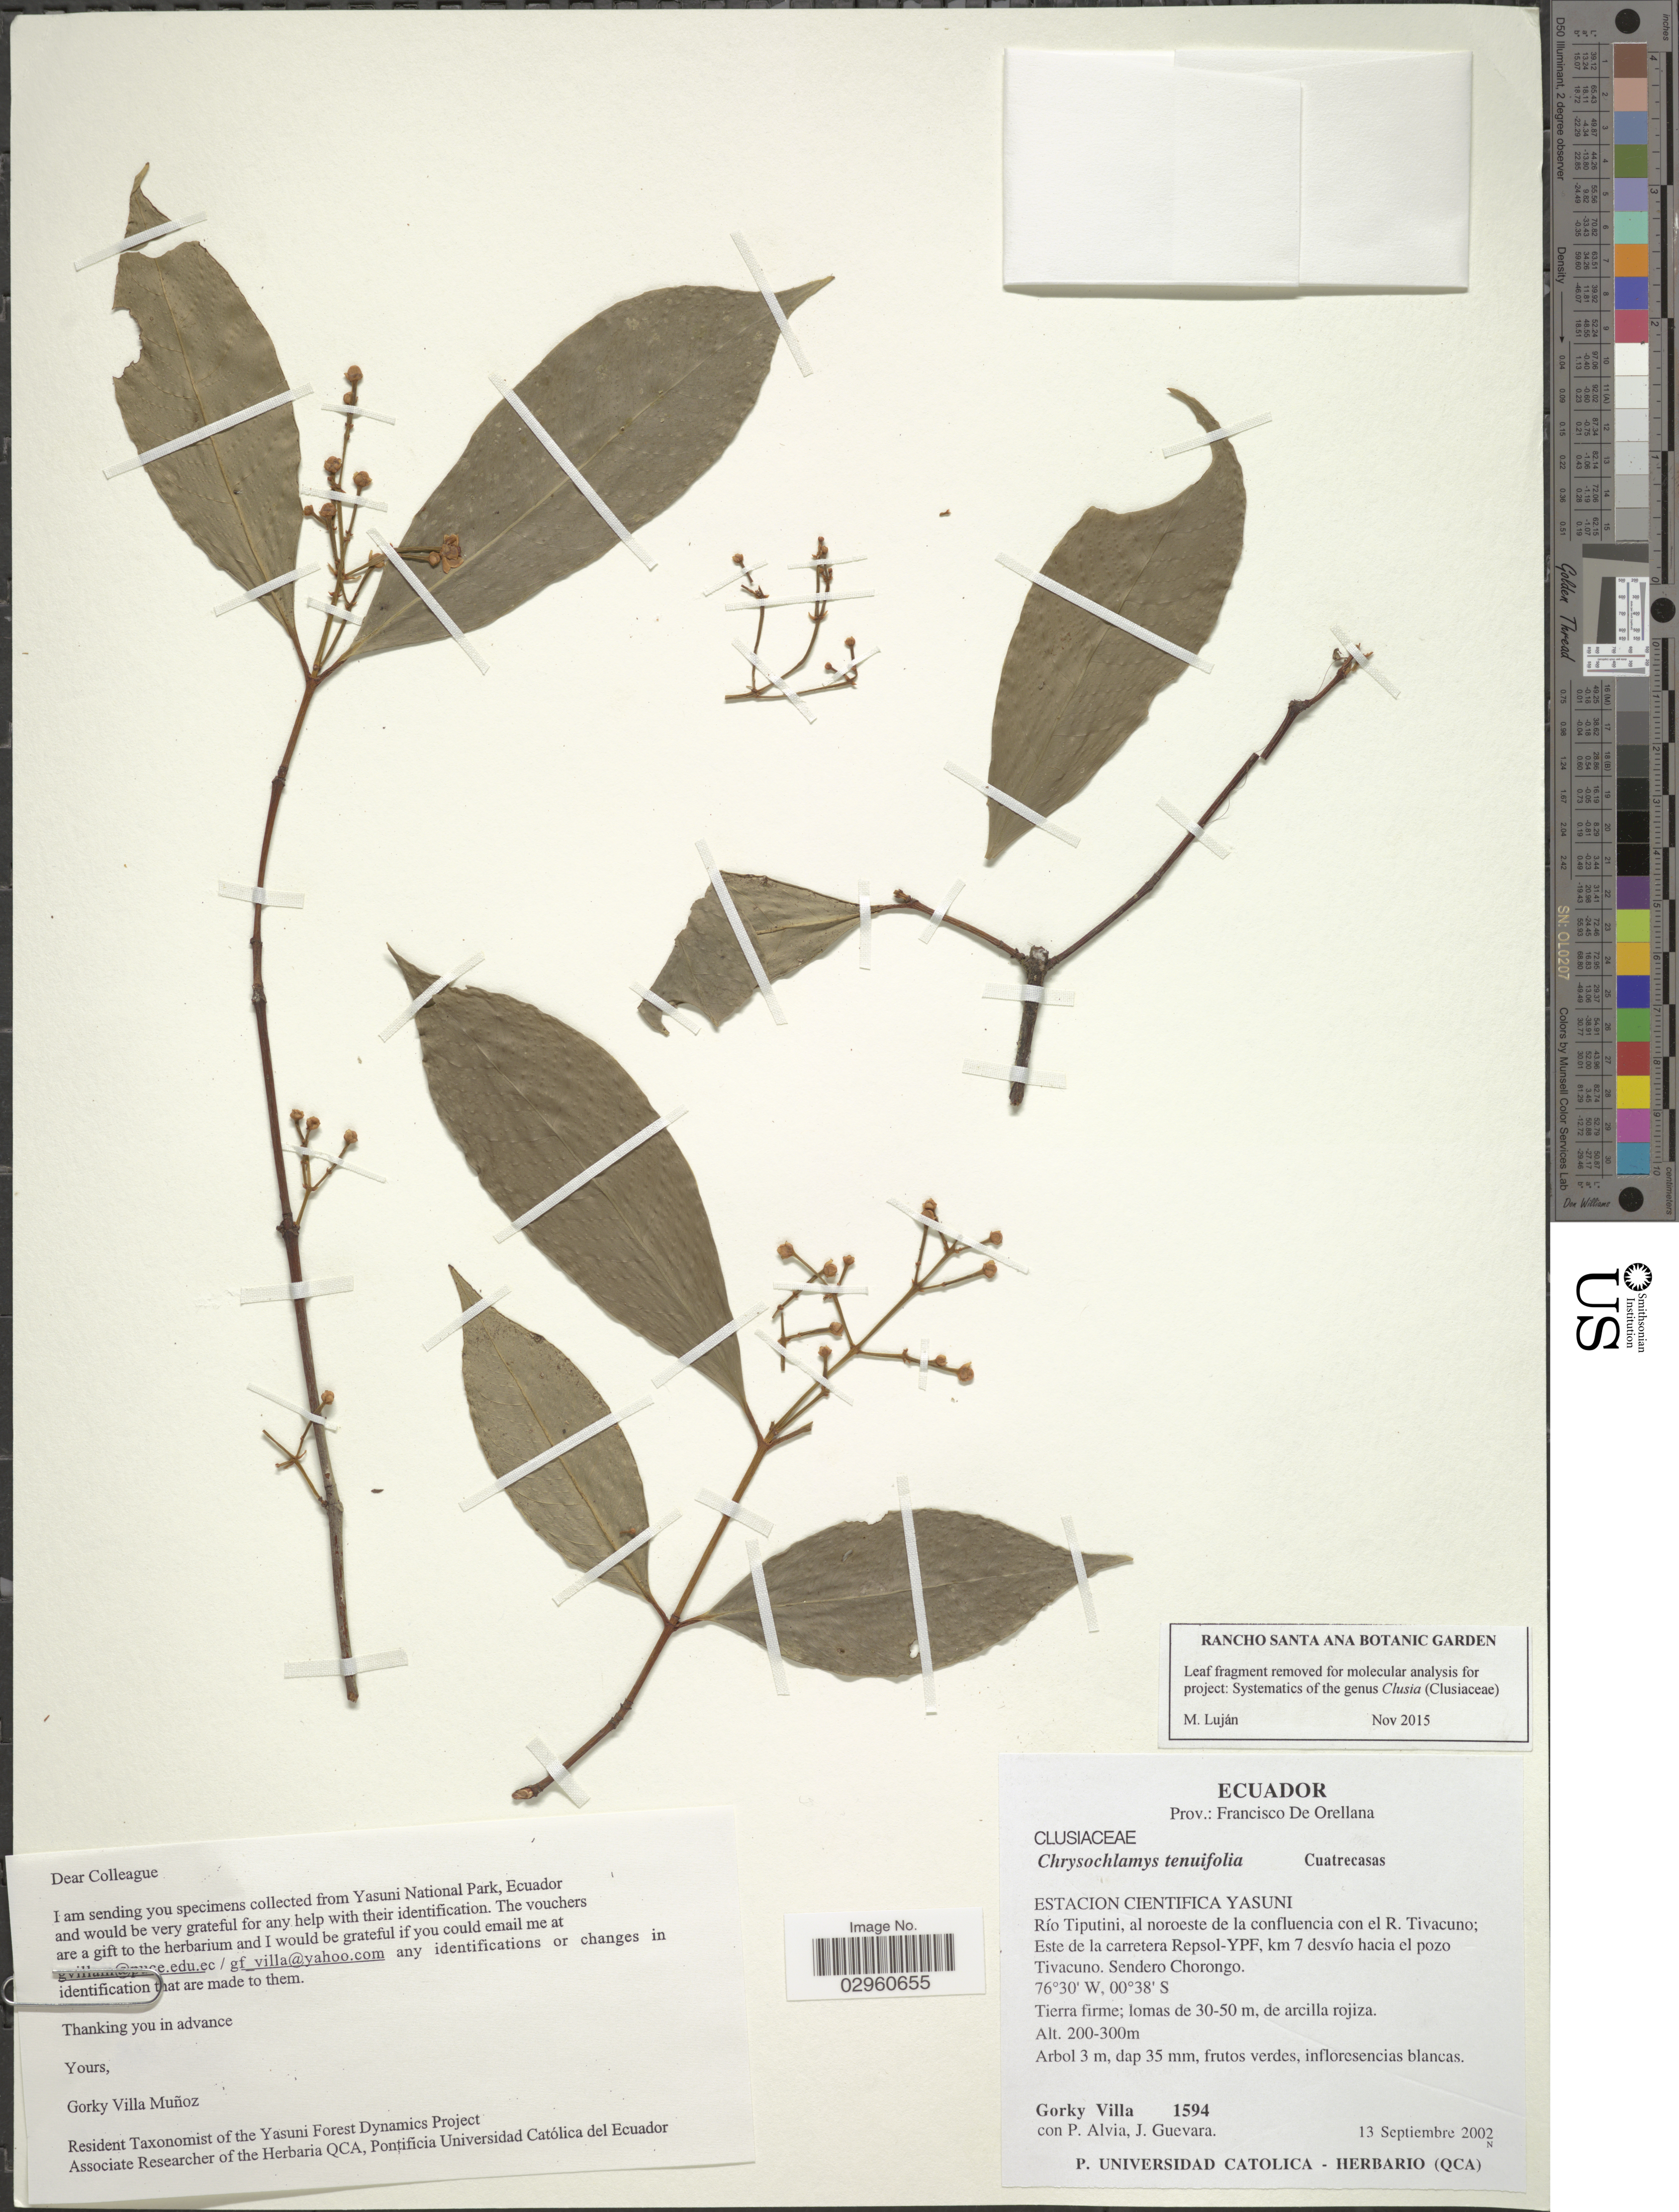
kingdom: Plantae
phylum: Tracheophyta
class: Magnoliopsida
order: Malpighiales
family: Clusiaceae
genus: Chrysochlamys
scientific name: Chrysochlamys tenuifolia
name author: Cuatrec.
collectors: G. Villa, P. Alvia & J. Guevara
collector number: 1594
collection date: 2002-09-13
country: Ecuador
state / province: Orellana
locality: Prov.: Francisco De Orellana. Estacion Cientifica Yasuni. Río Tiputini, al noroeste de la confluencia con el R. Tivacuno; Este de la carretera Respol-YPF, km 7 desvío hacia el pozo Tivacuno. Sendero Chorongo.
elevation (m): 200